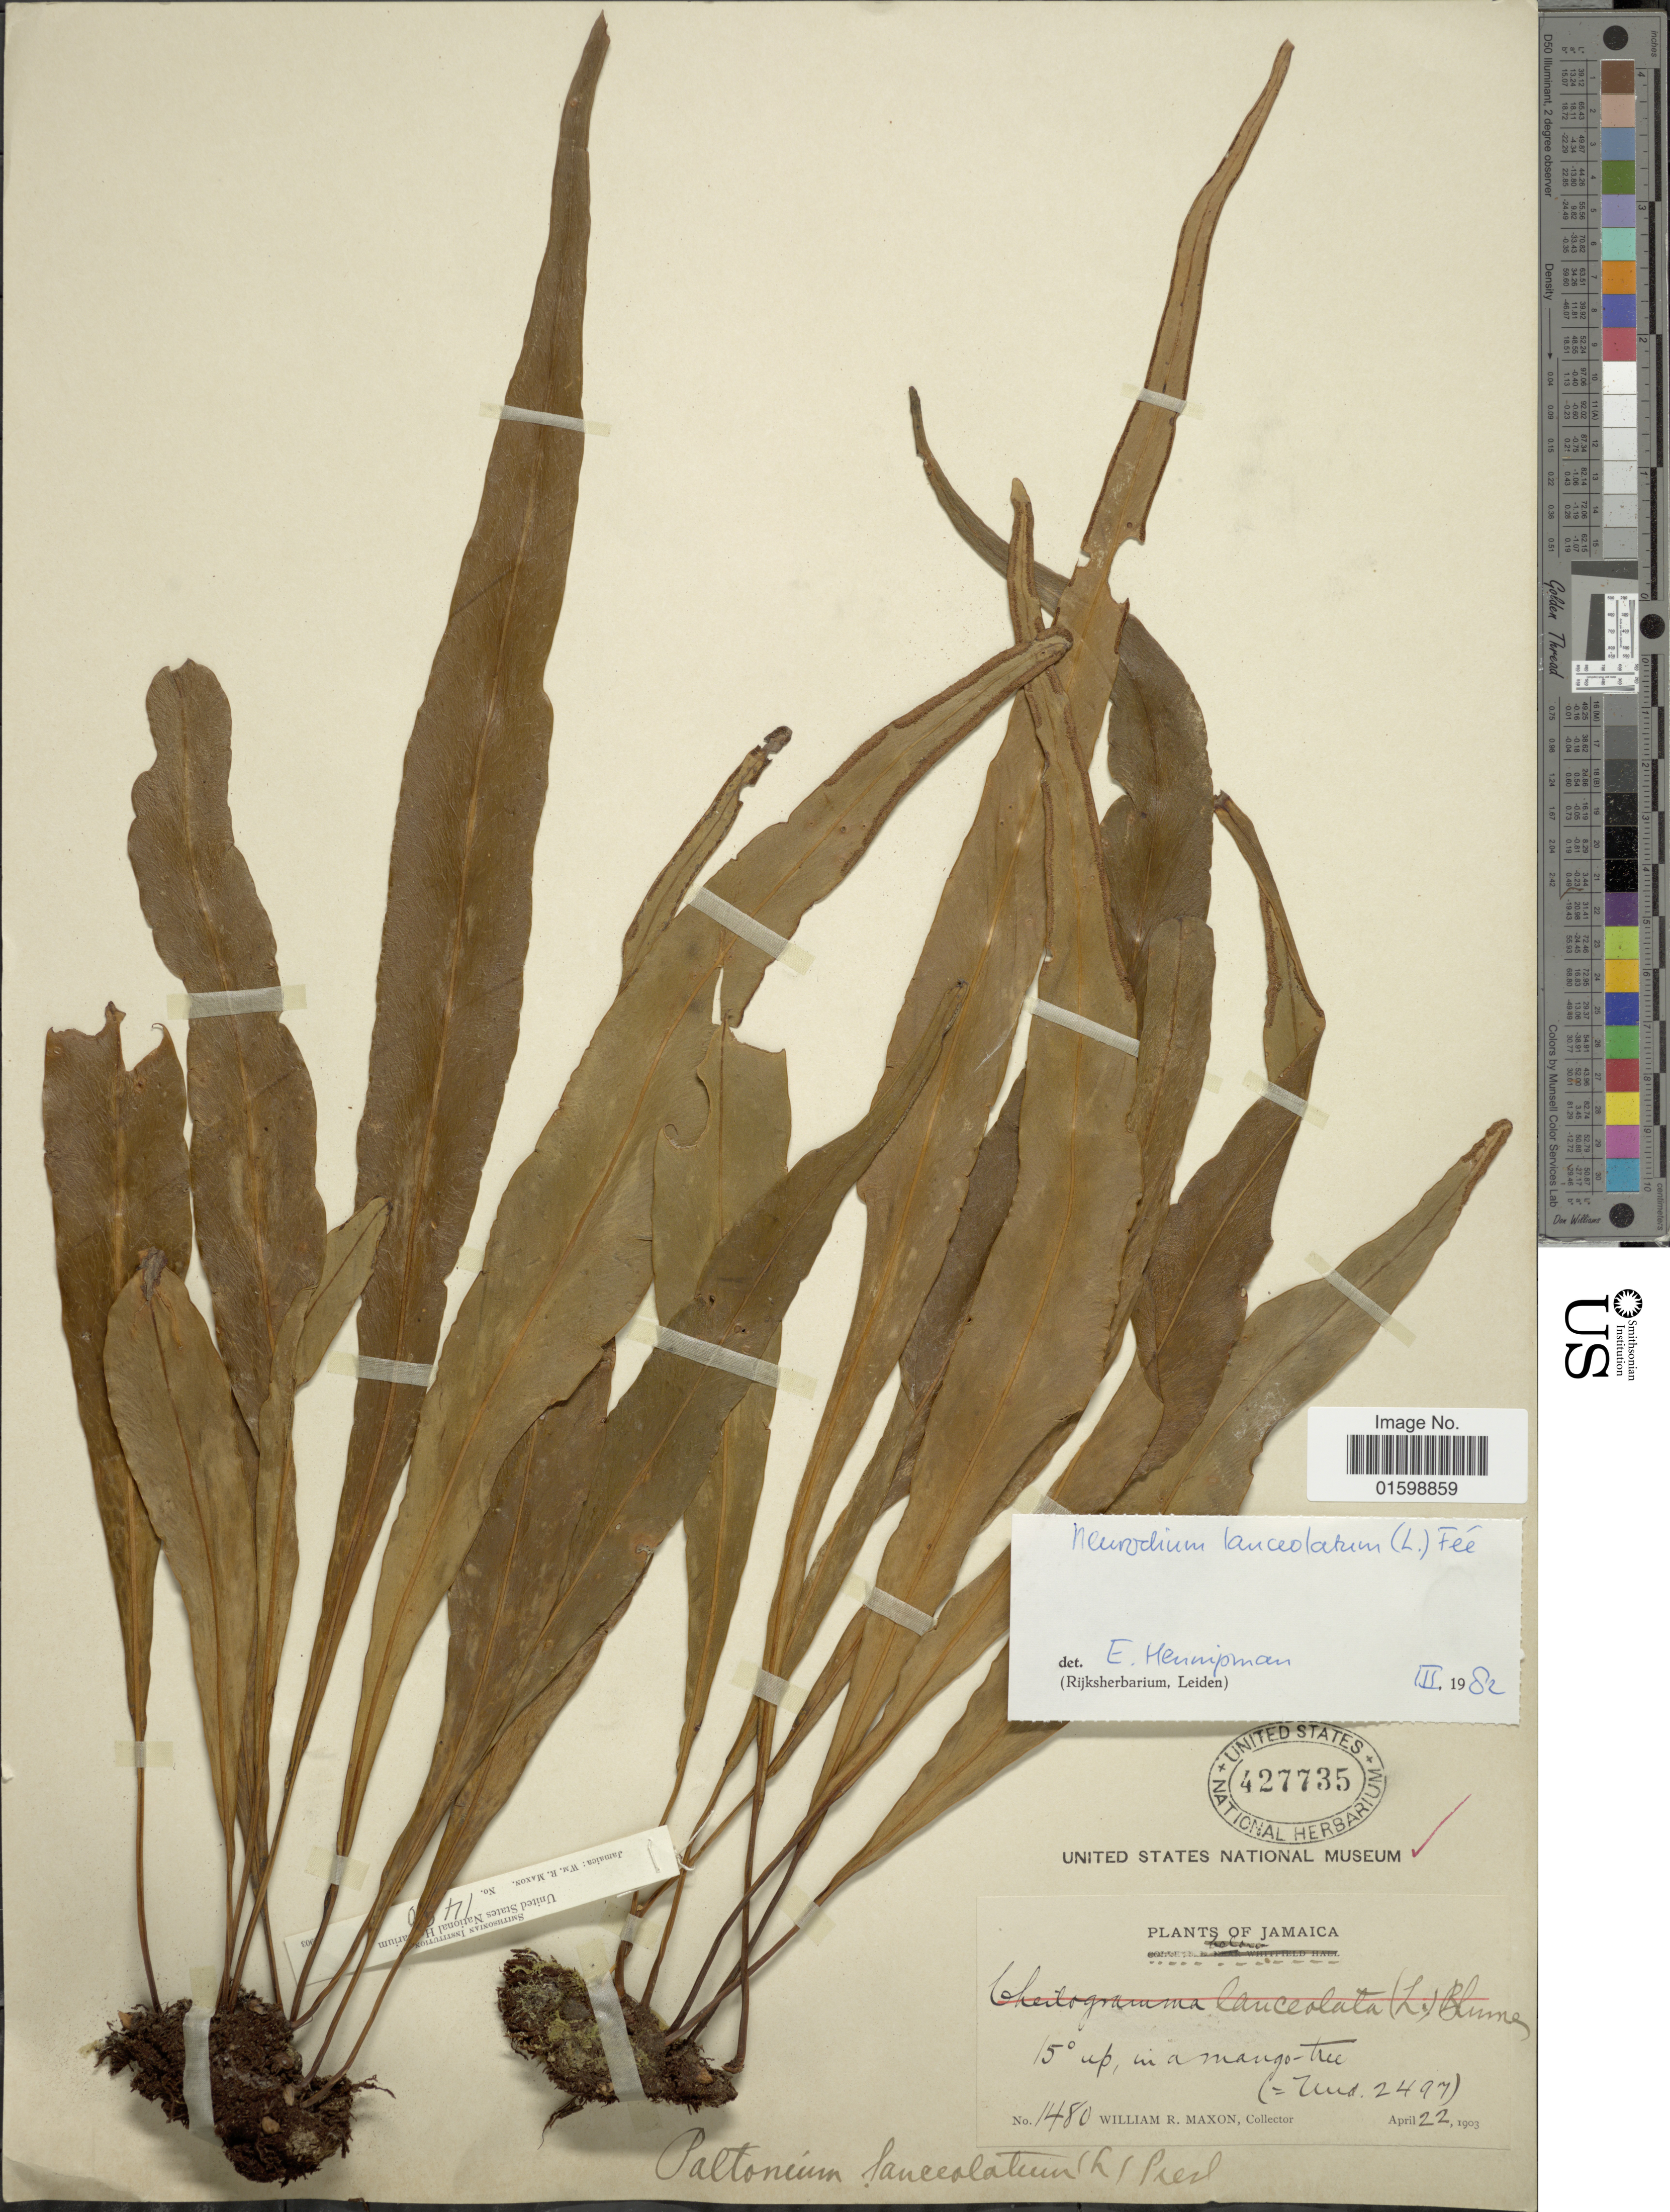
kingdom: Plantae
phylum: Tracheophyta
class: Polypodiopsida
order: Polypodiales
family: Polypodiaceae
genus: Pleopeltis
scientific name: Pleopeltis marginata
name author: A.R. Sm. & Tejero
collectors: W. R. Maxon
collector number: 1480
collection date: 1903-04-22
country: Jamaica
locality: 15° up, in a mango tree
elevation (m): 249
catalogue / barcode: US 427735